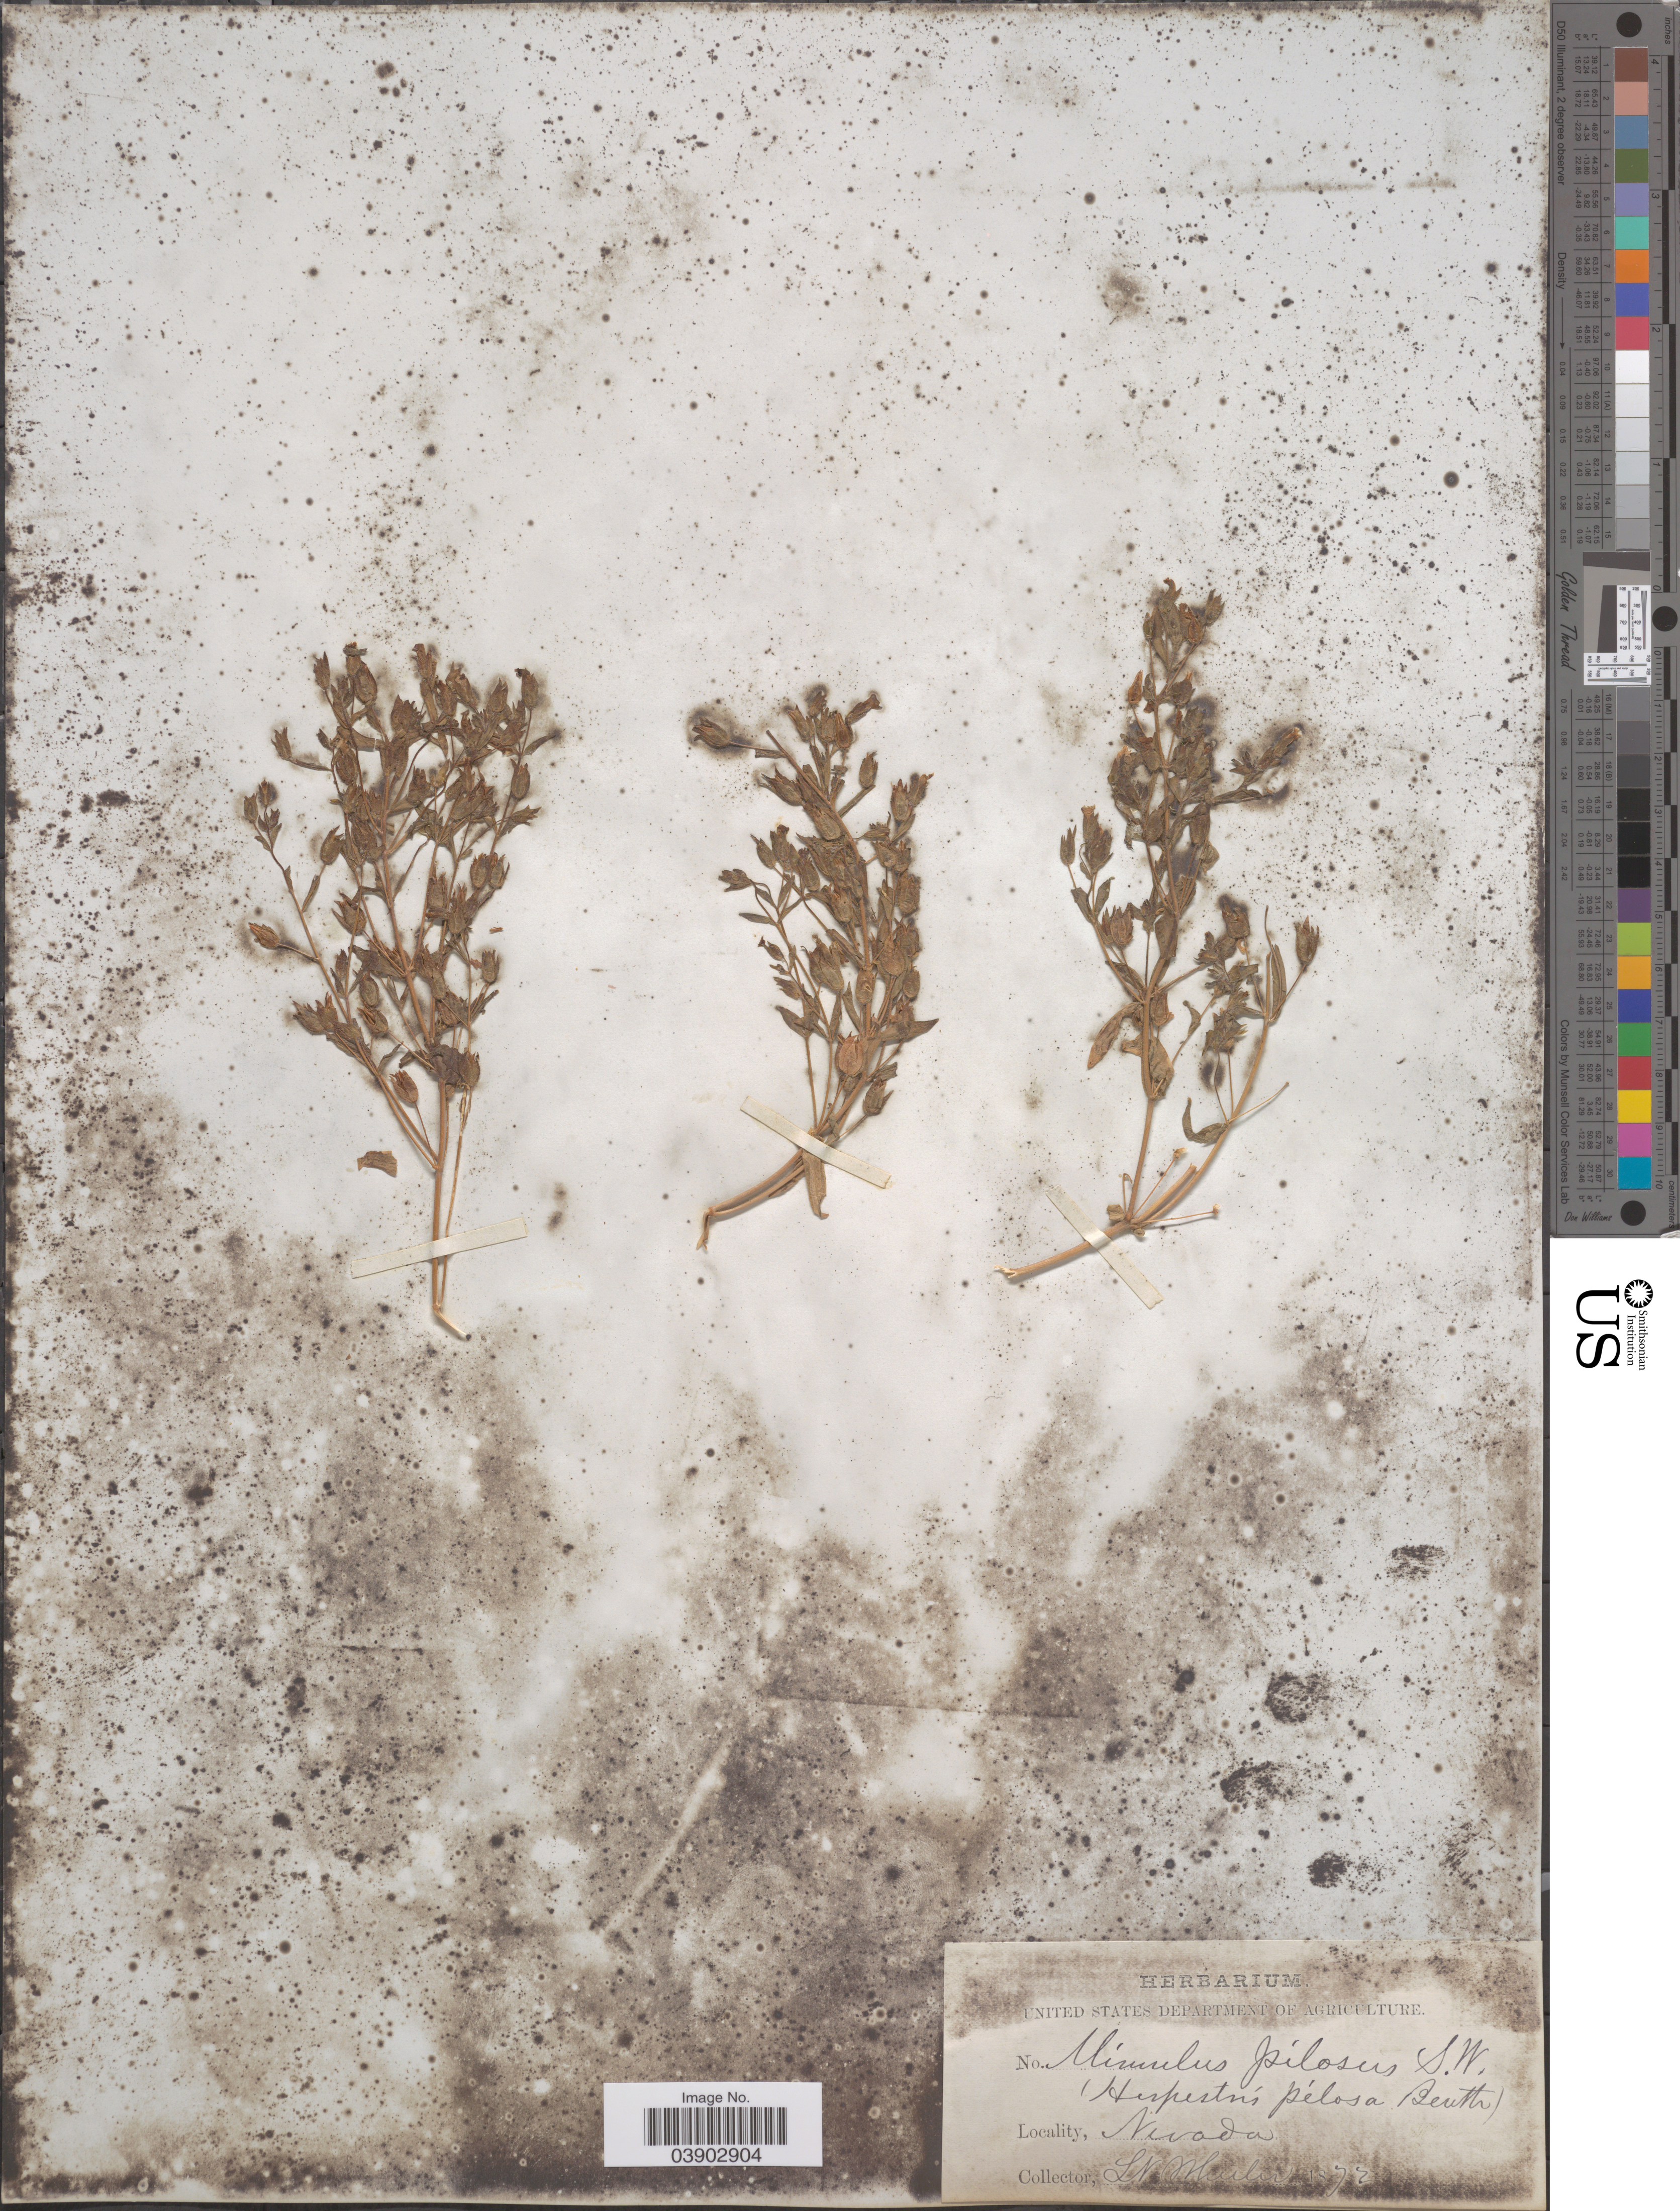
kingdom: Plantae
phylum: Tracheophyta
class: Magnoliopsida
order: Lamiales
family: Phrymaceae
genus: Mimetanthe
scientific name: Mimetanthe pilosa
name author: (Benth.) Greene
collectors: L. Wheeler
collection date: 1872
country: United States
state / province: Nevada